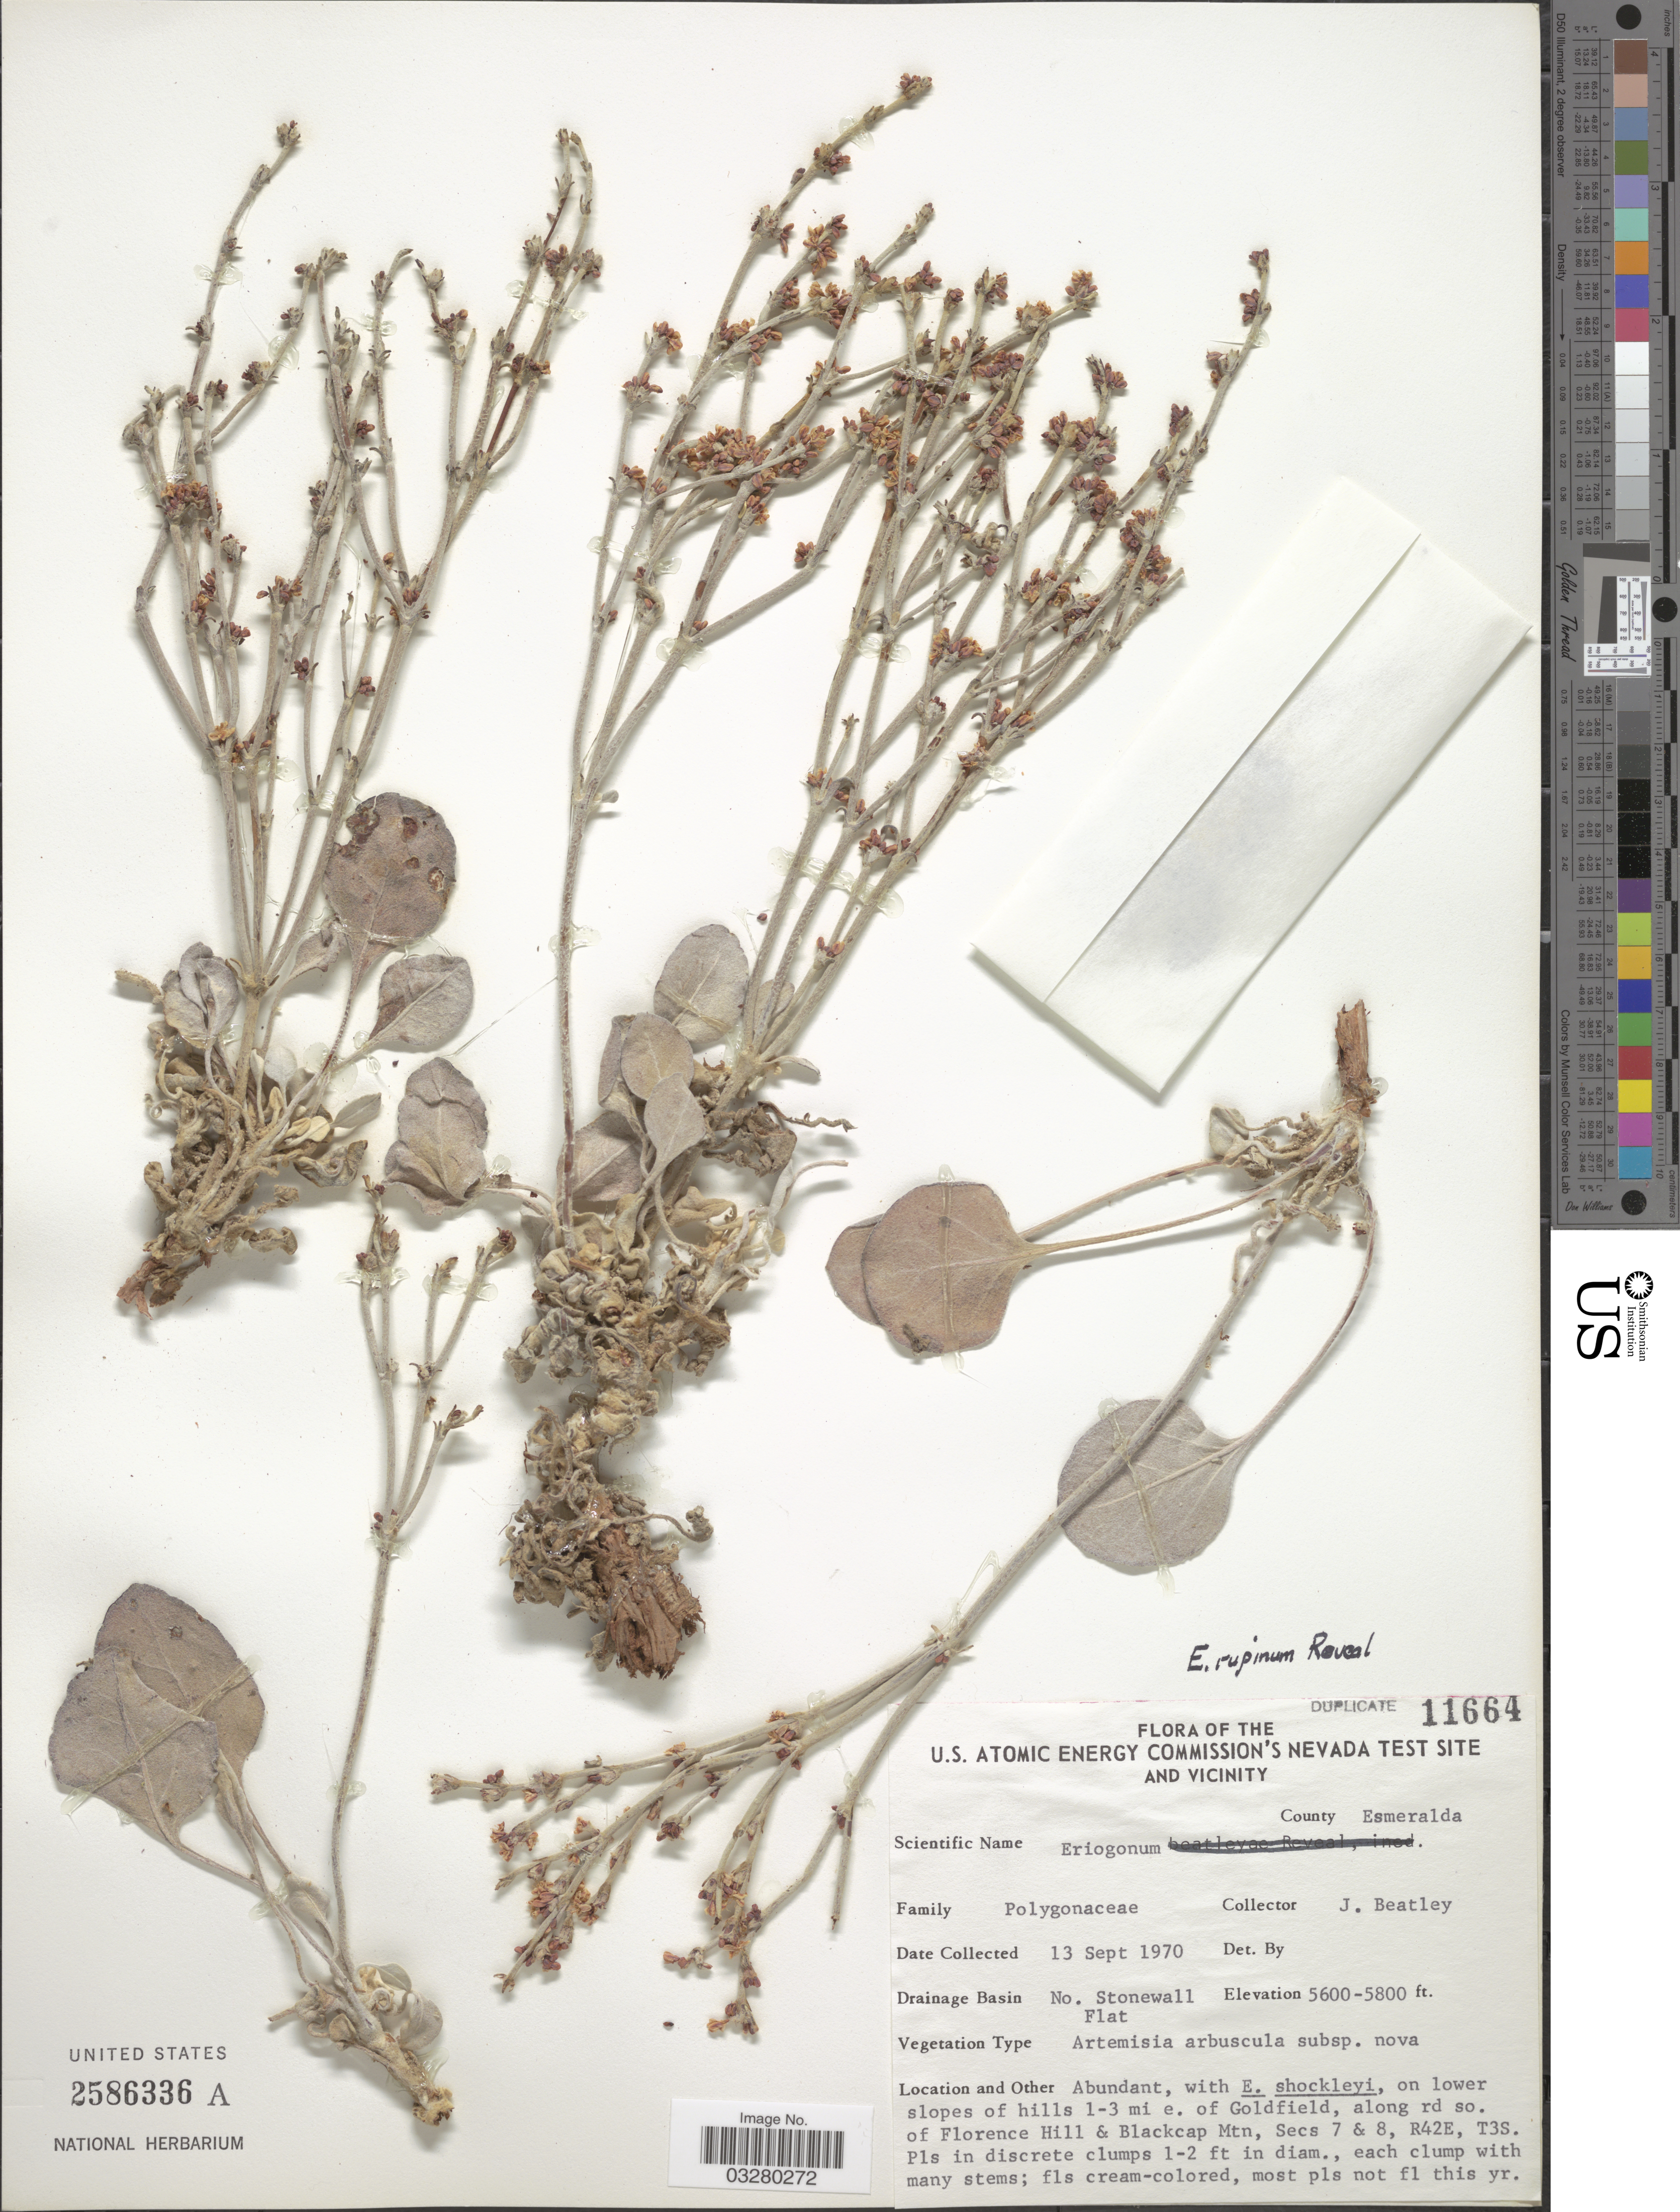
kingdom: Plantae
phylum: Tracheophyta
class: Magnoliopsida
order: Caryophyllales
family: Polygonaceae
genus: Eriogonum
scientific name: Eriogonum rupinum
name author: Reveal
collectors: J. C. Beatley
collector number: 11664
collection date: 1970-09-13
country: United States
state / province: Nevada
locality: U.S. Atomic Energy Commission's Nevada Test Site and Vicinity. County Esmeralda. Drainage Basin No. Stonewall Flat. On lower slopes of hills 1-3 mi e. of Goldfield, along rd so. of Florence Hill & Blackcap Mtn, Secs 7 & 8, R42E, T3S.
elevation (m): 1707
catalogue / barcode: US 2586336A